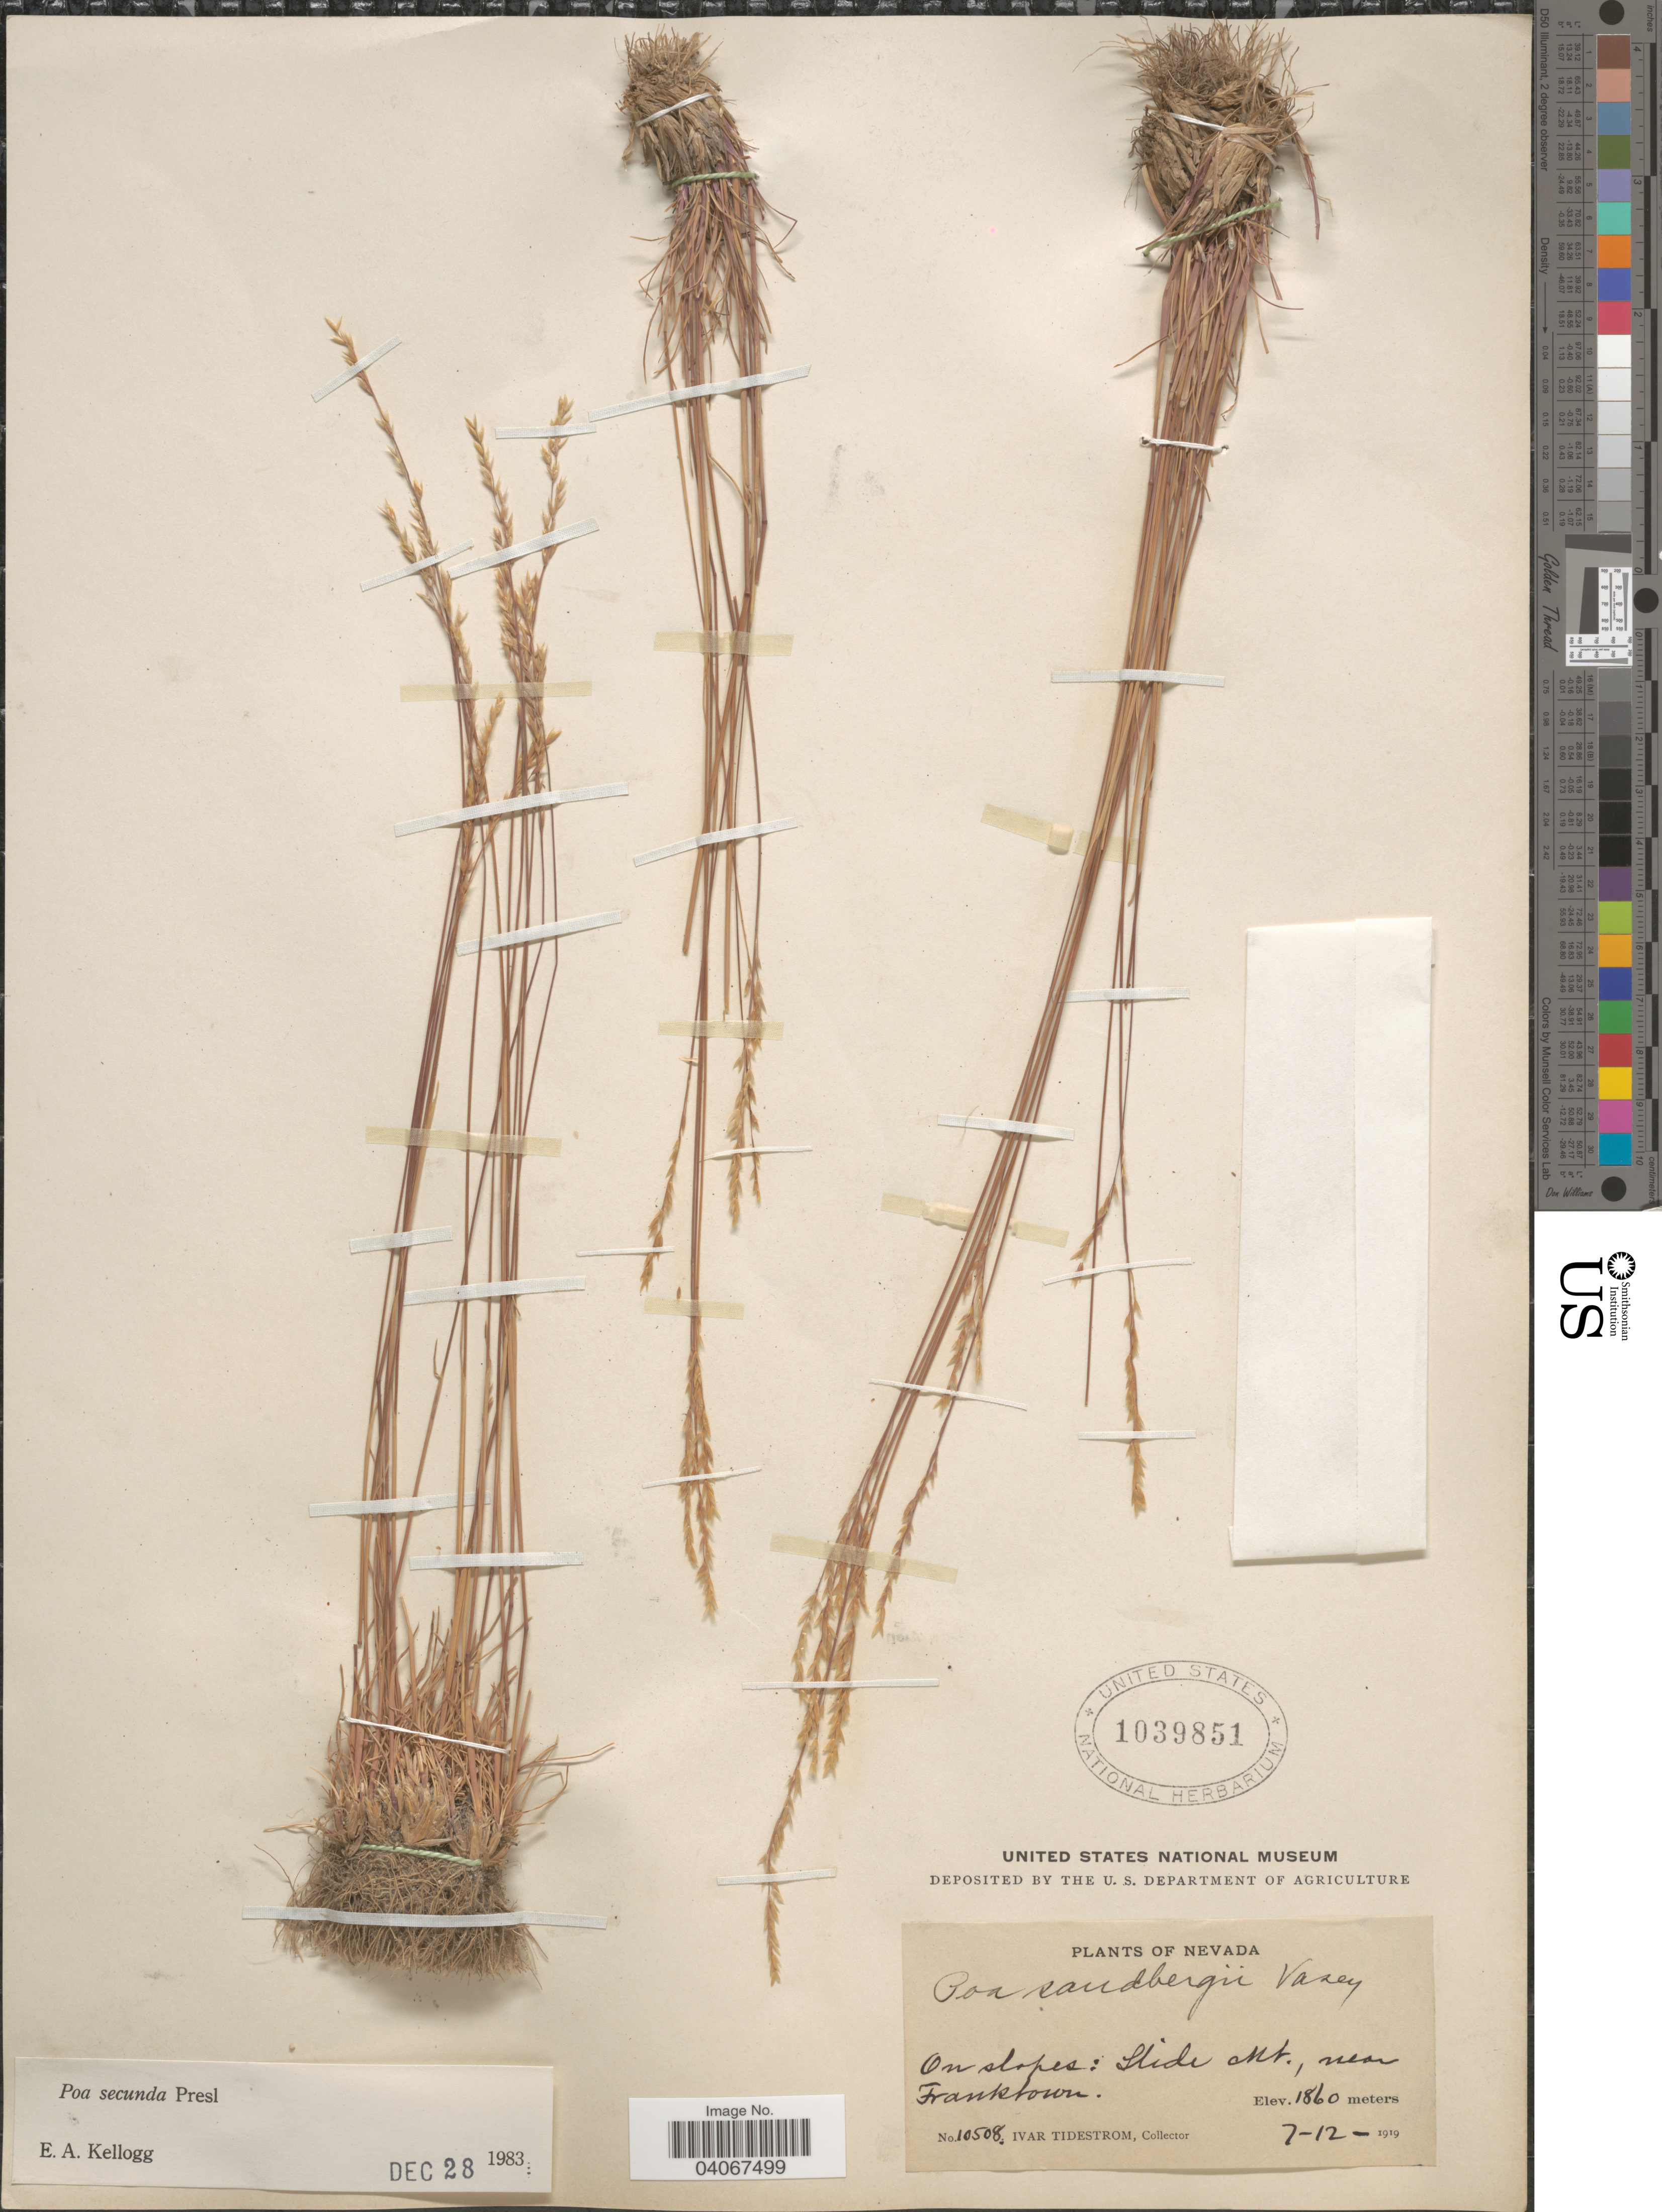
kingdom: Plantae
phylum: Tracheophyta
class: Liliopsida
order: Poales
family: Poaceae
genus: Poa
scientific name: Poa secunda subsp. secunda var. secunda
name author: J. Presl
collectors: I. F. Tidestrom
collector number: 10508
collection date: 1919-07-12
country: United States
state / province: Nevada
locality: On slopes: Slide Mt., near Franktown.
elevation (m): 1860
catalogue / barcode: US 1039851